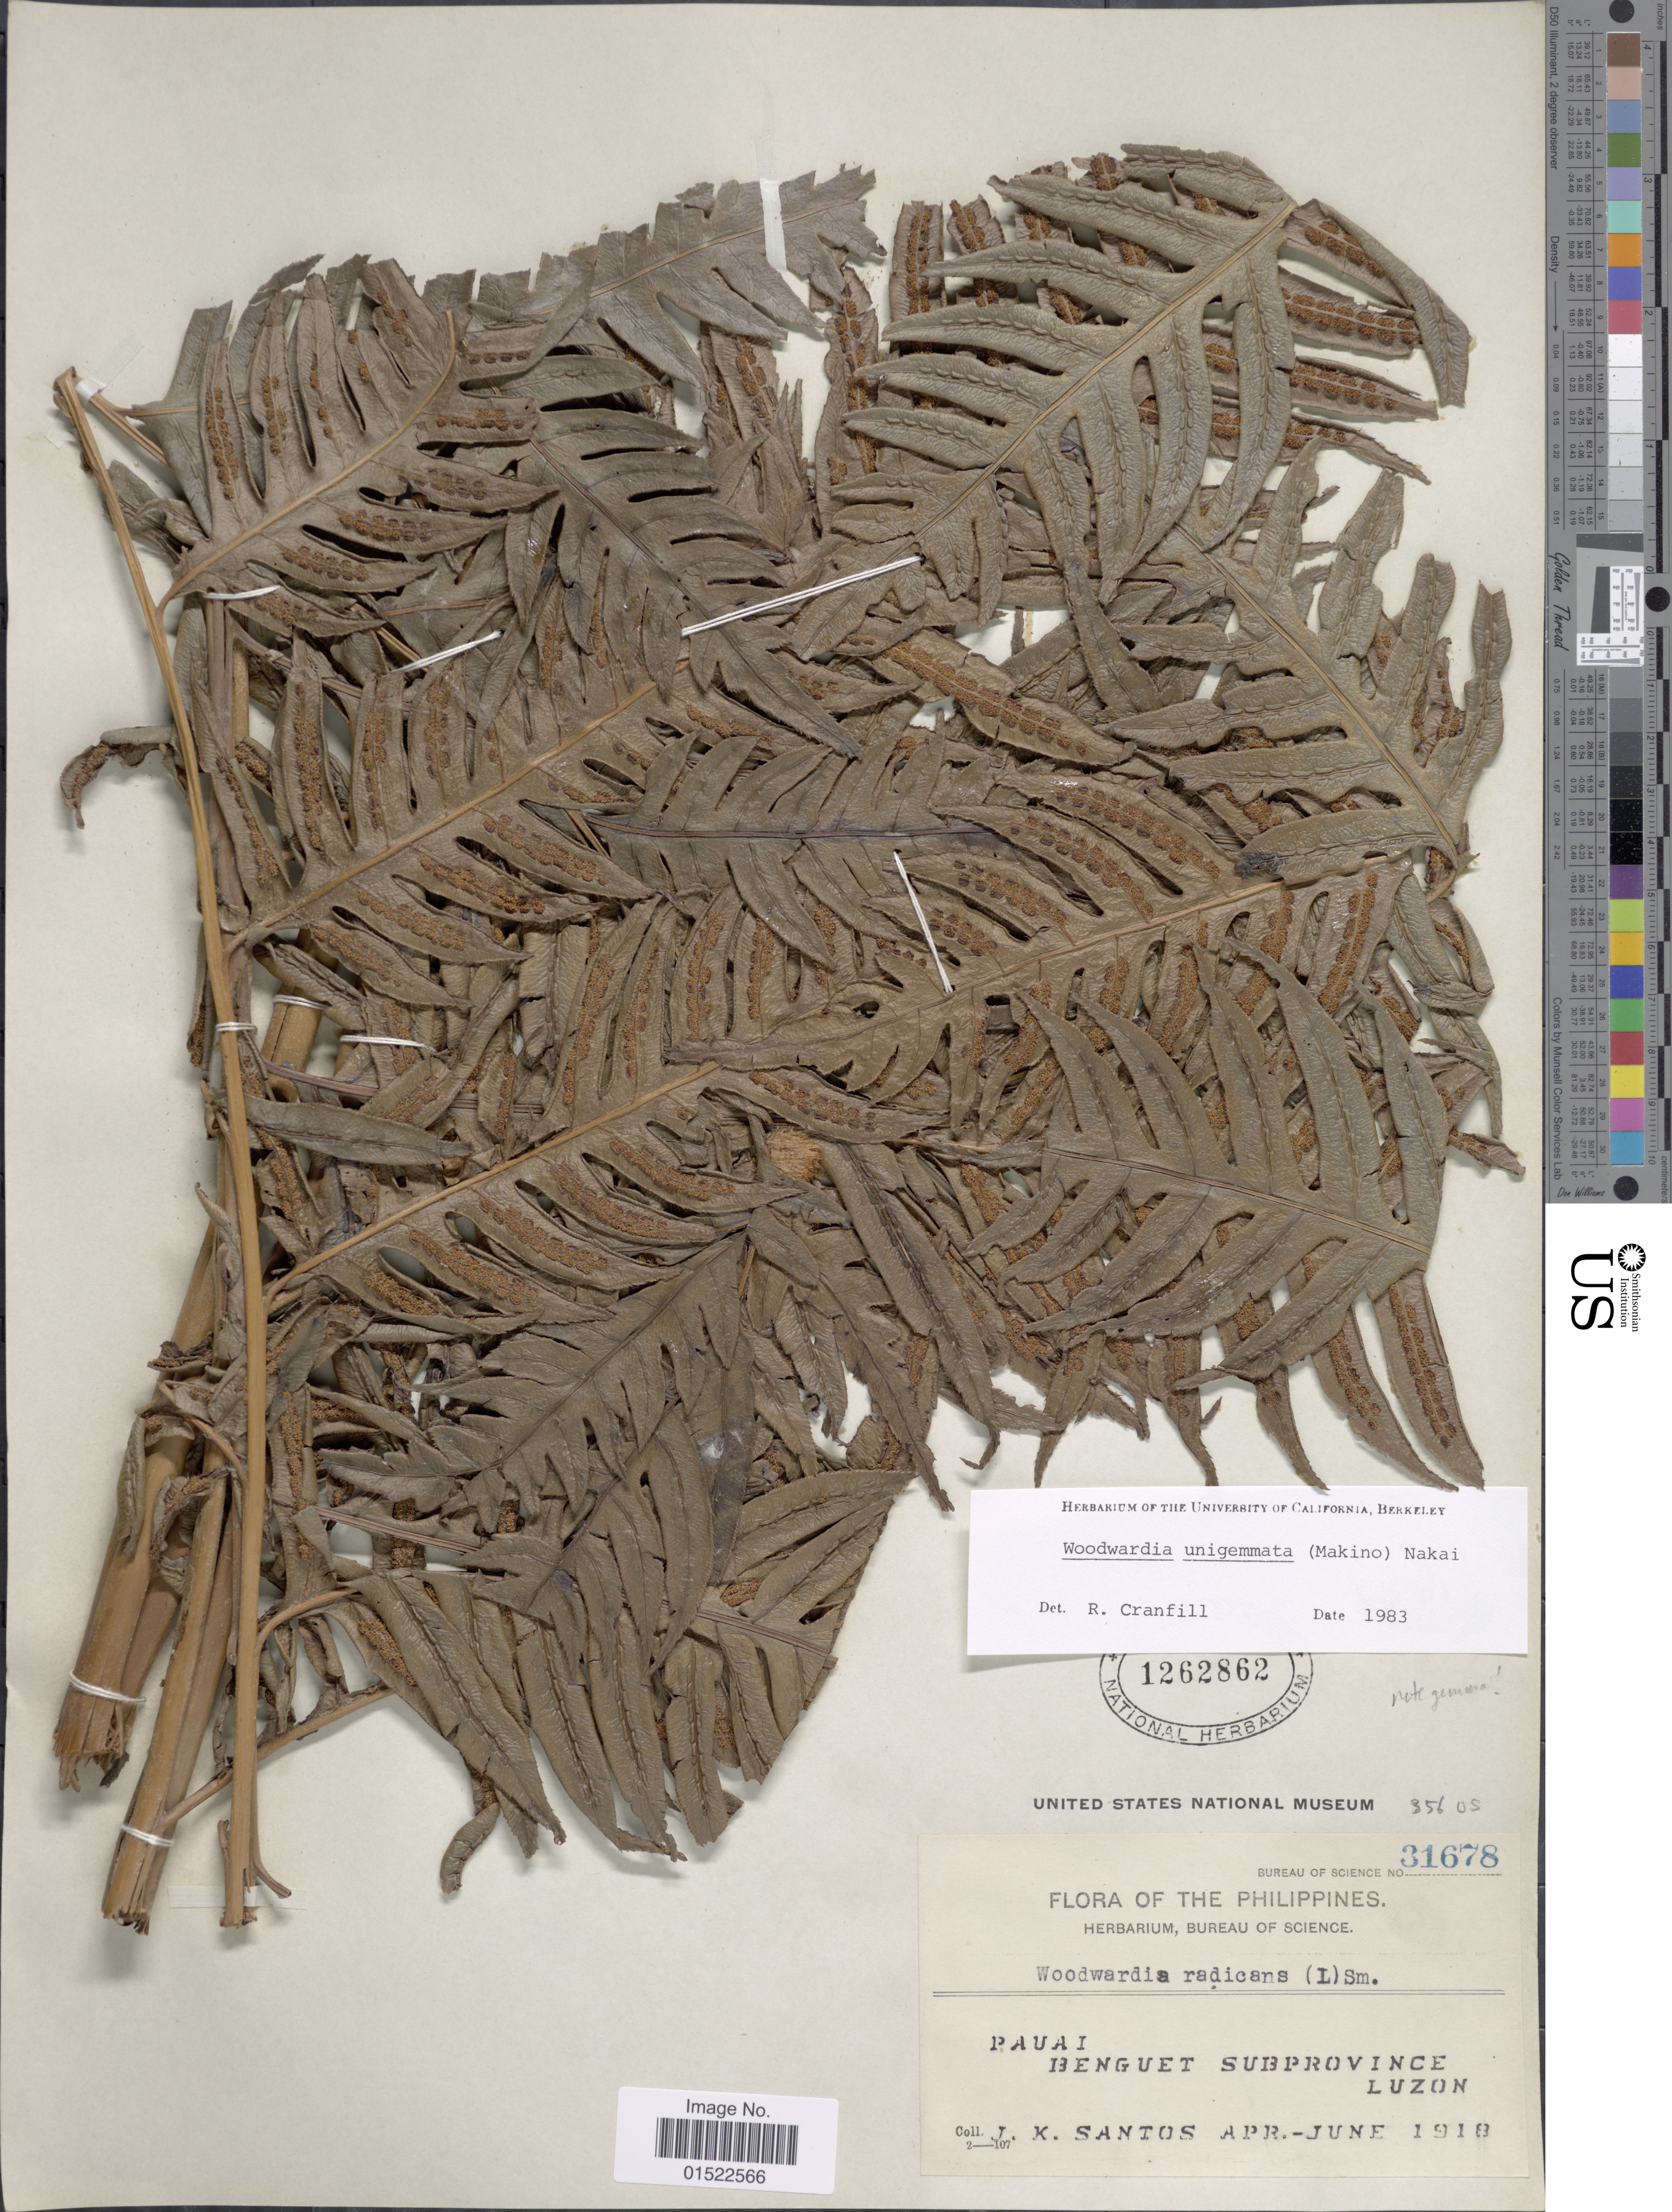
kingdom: Plantae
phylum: Tracheophyta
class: Polypodiopsida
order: Polypodiales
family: Blechnaceae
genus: Woodwardia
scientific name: Woodwardia unigemmata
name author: (Makino) Nakai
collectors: J. K. Santos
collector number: Bureau of Science 31678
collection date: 1918-04/1918-06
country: Philippines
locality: Pauai, Benguet Subprovince, Luzon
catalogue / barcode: US 1262862